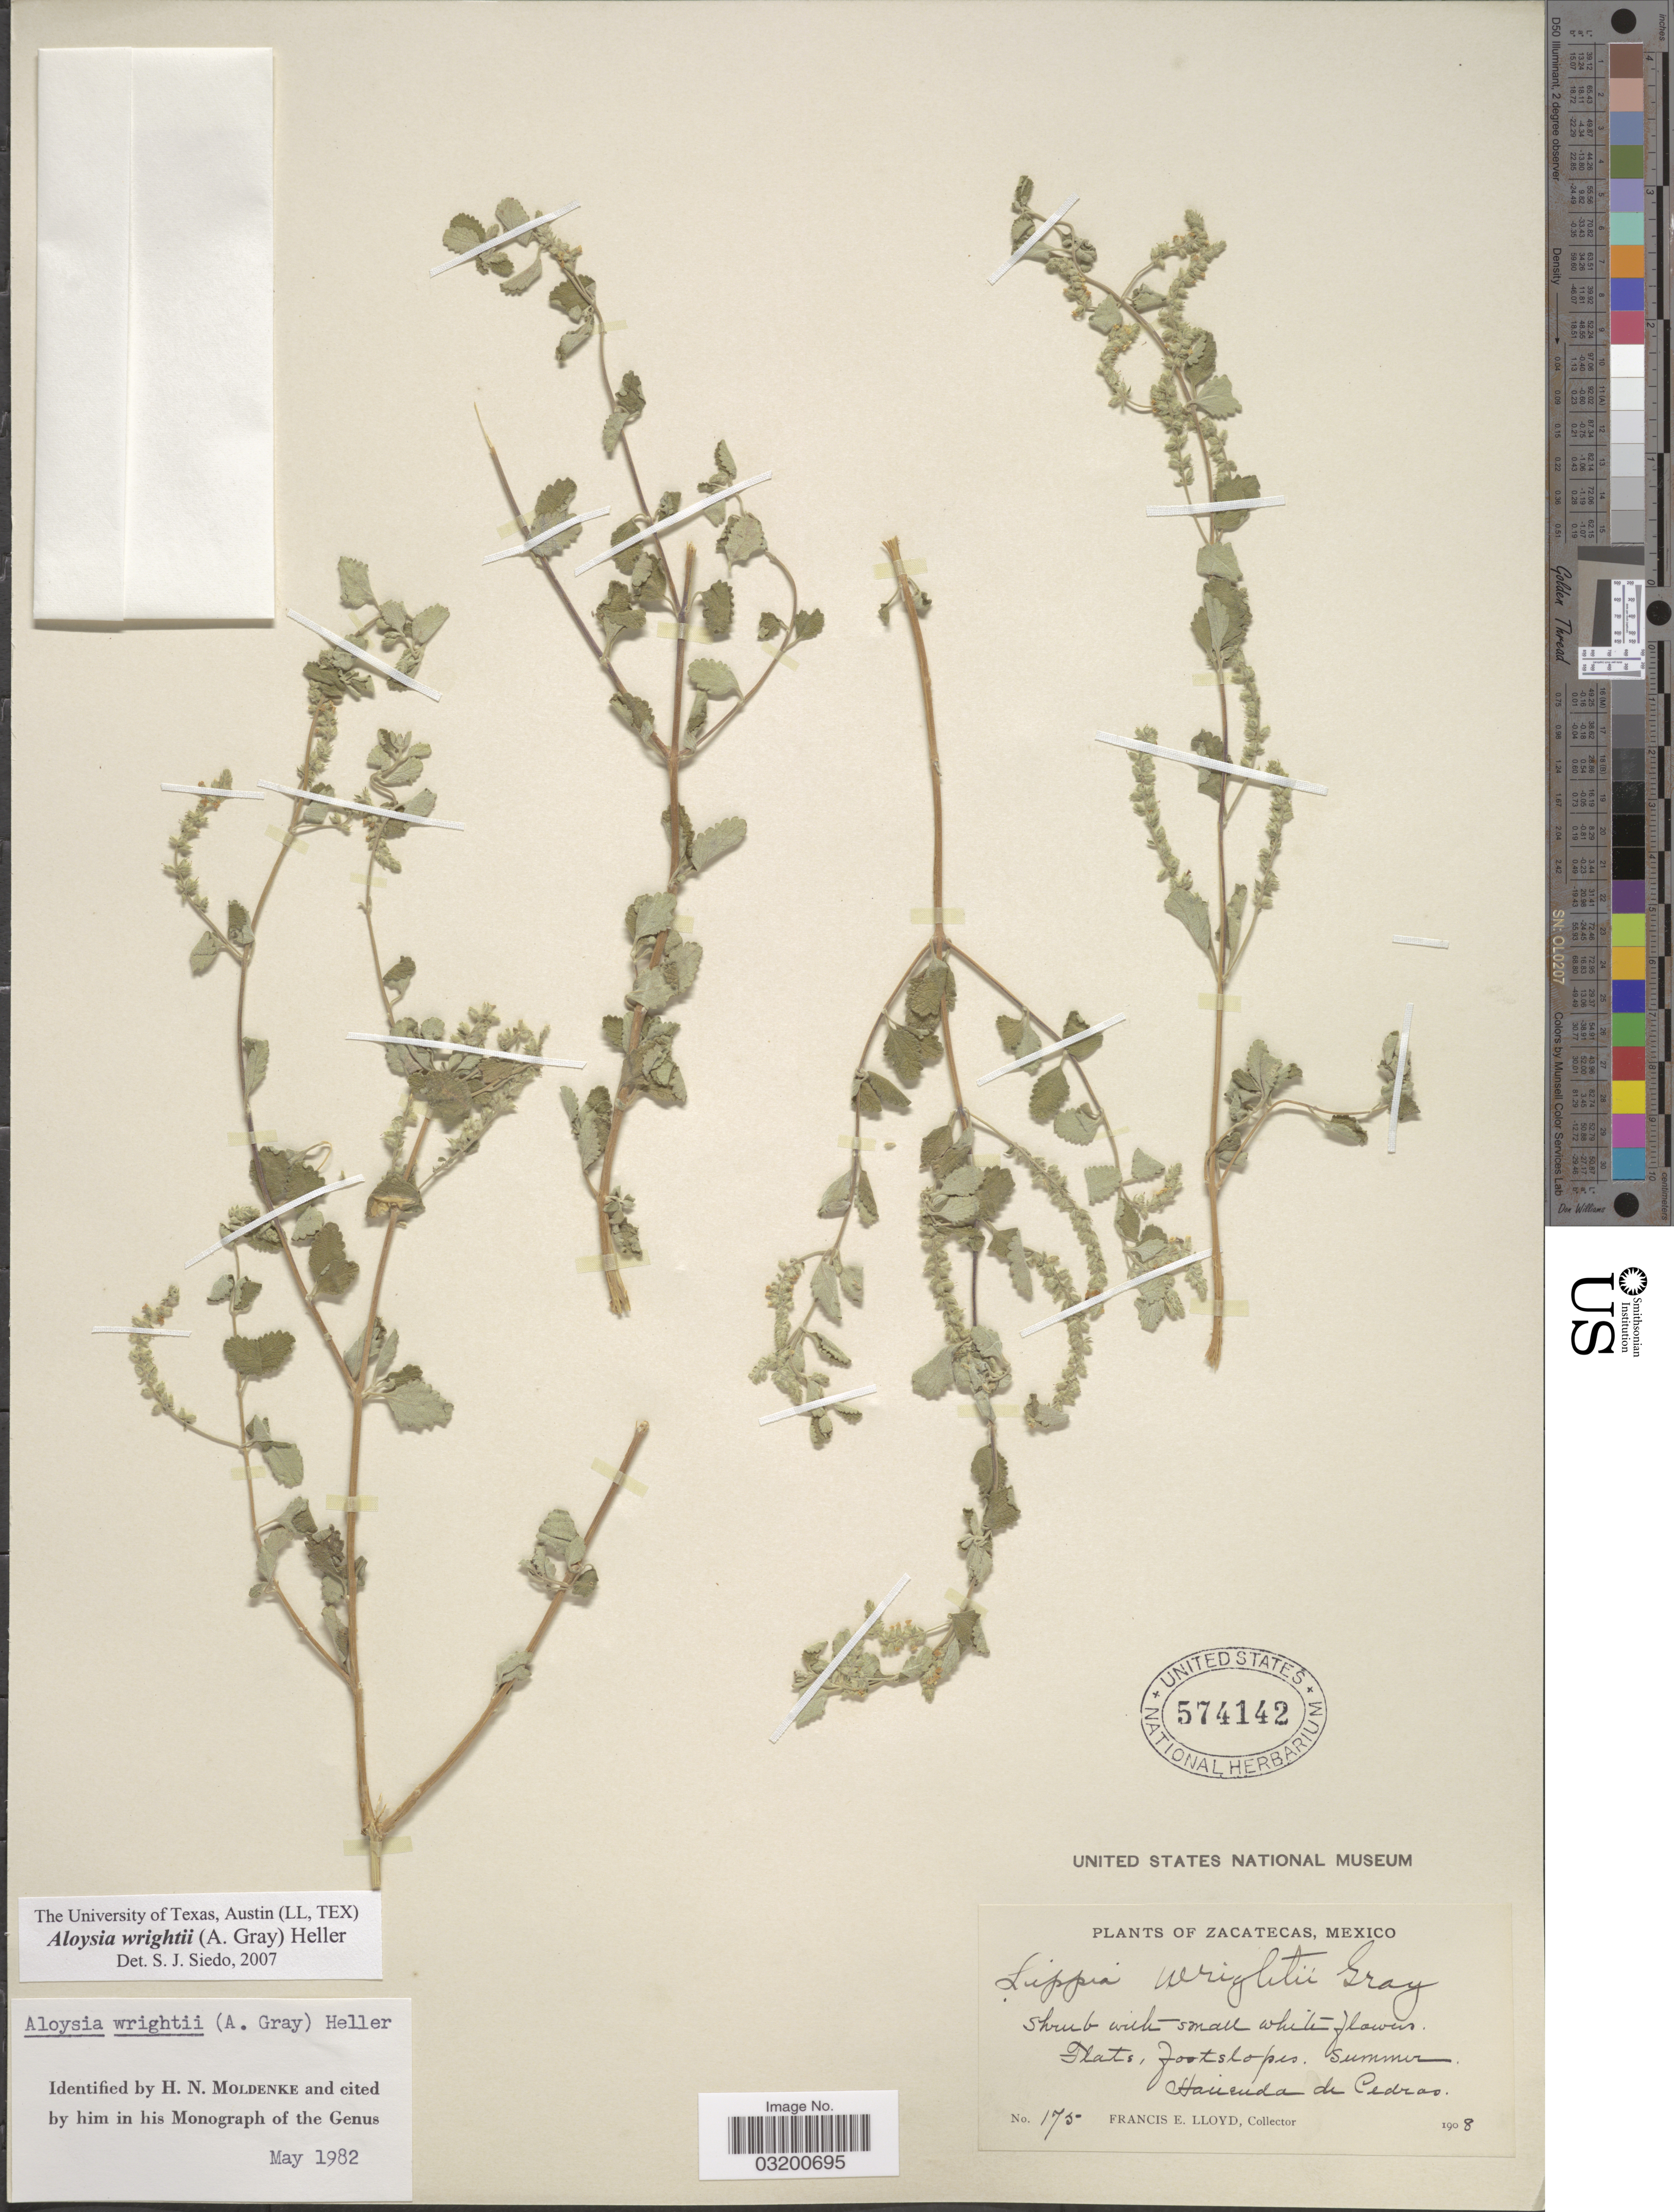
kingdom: Plantae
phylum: Tracheophyta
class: Magnoliopsida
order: Lamiales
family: Verbenaceae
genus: Aloysia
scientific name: Aloysia wrightii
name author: A. Heller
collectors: Lloyd, C. E.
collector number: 175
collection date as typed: summer 1908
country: Mexico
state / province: Zacatecas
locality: Hacienda de Cedras.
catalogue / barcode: US 574142